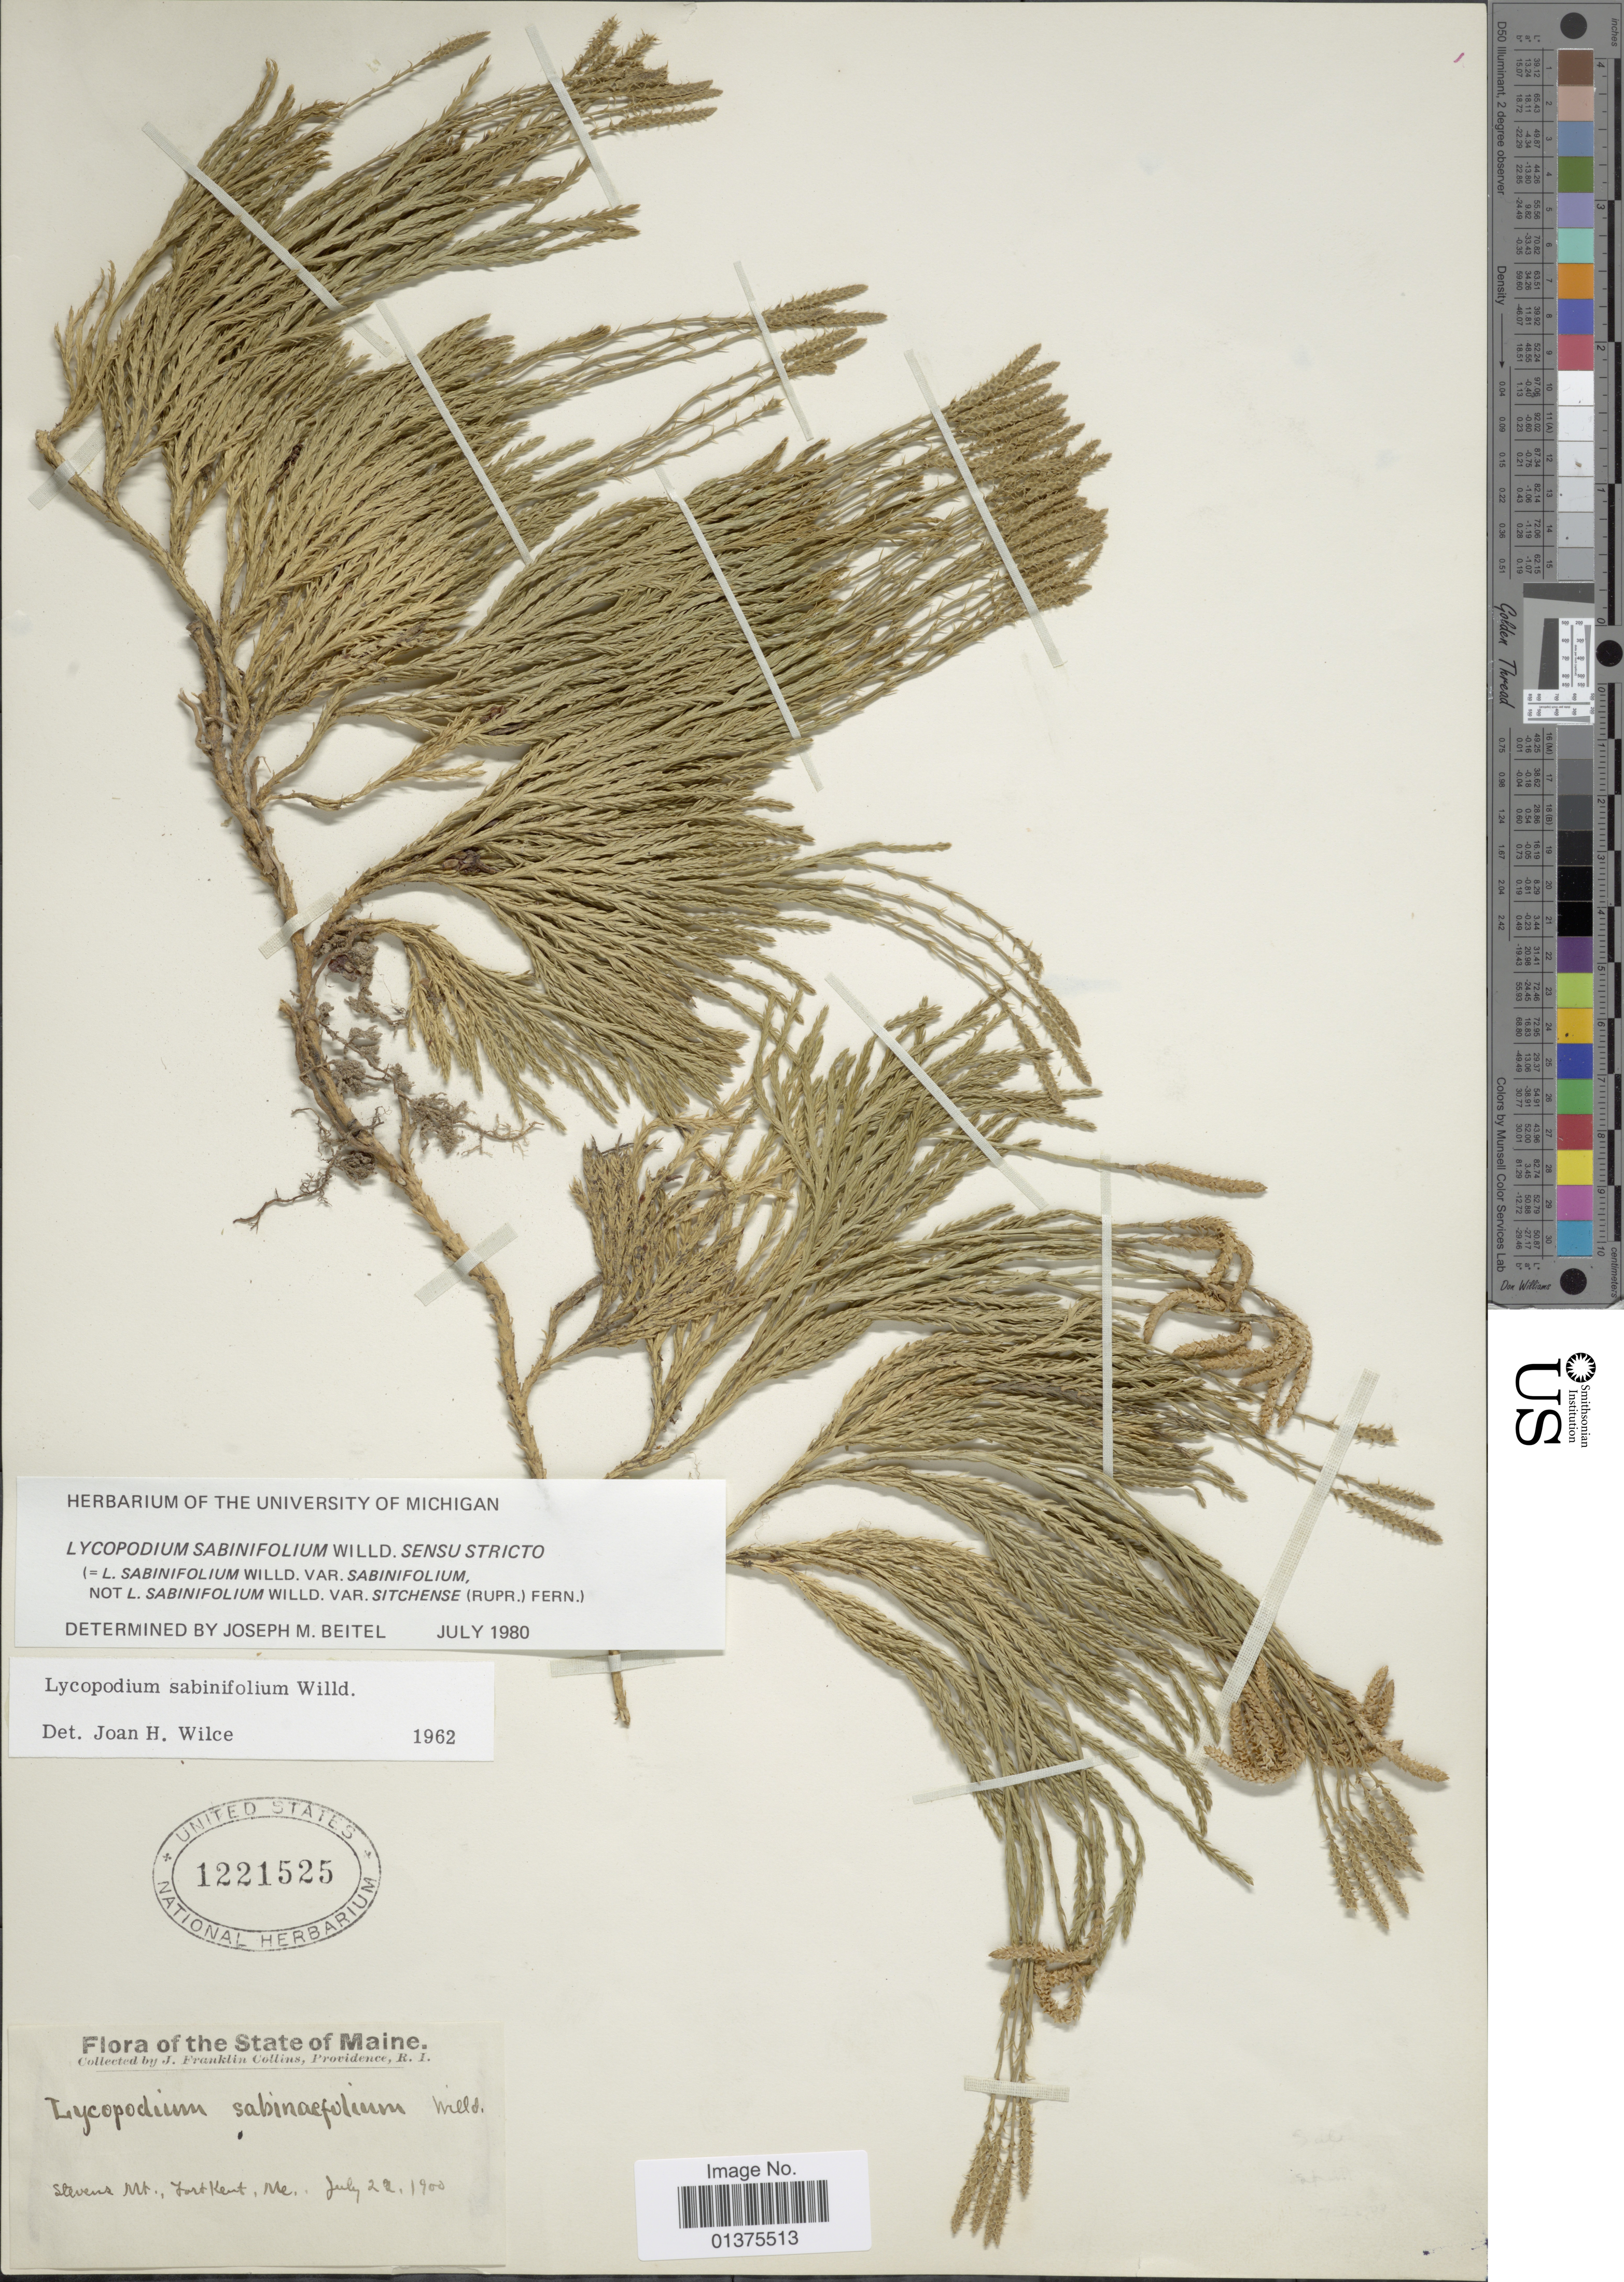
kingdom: Plantae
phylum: Tracheophyta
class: Lycopodiopsida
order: Lycopodiales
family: Lycopodiaceae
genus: Diphasiastrum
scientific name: Diphasiastrum x sabinifolium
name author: (Willd.) Holub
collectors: J. Collins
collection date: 1900-07-22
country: United States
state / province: Maine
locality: Stevens Mt. Fort Kent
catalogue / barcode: US 1221525